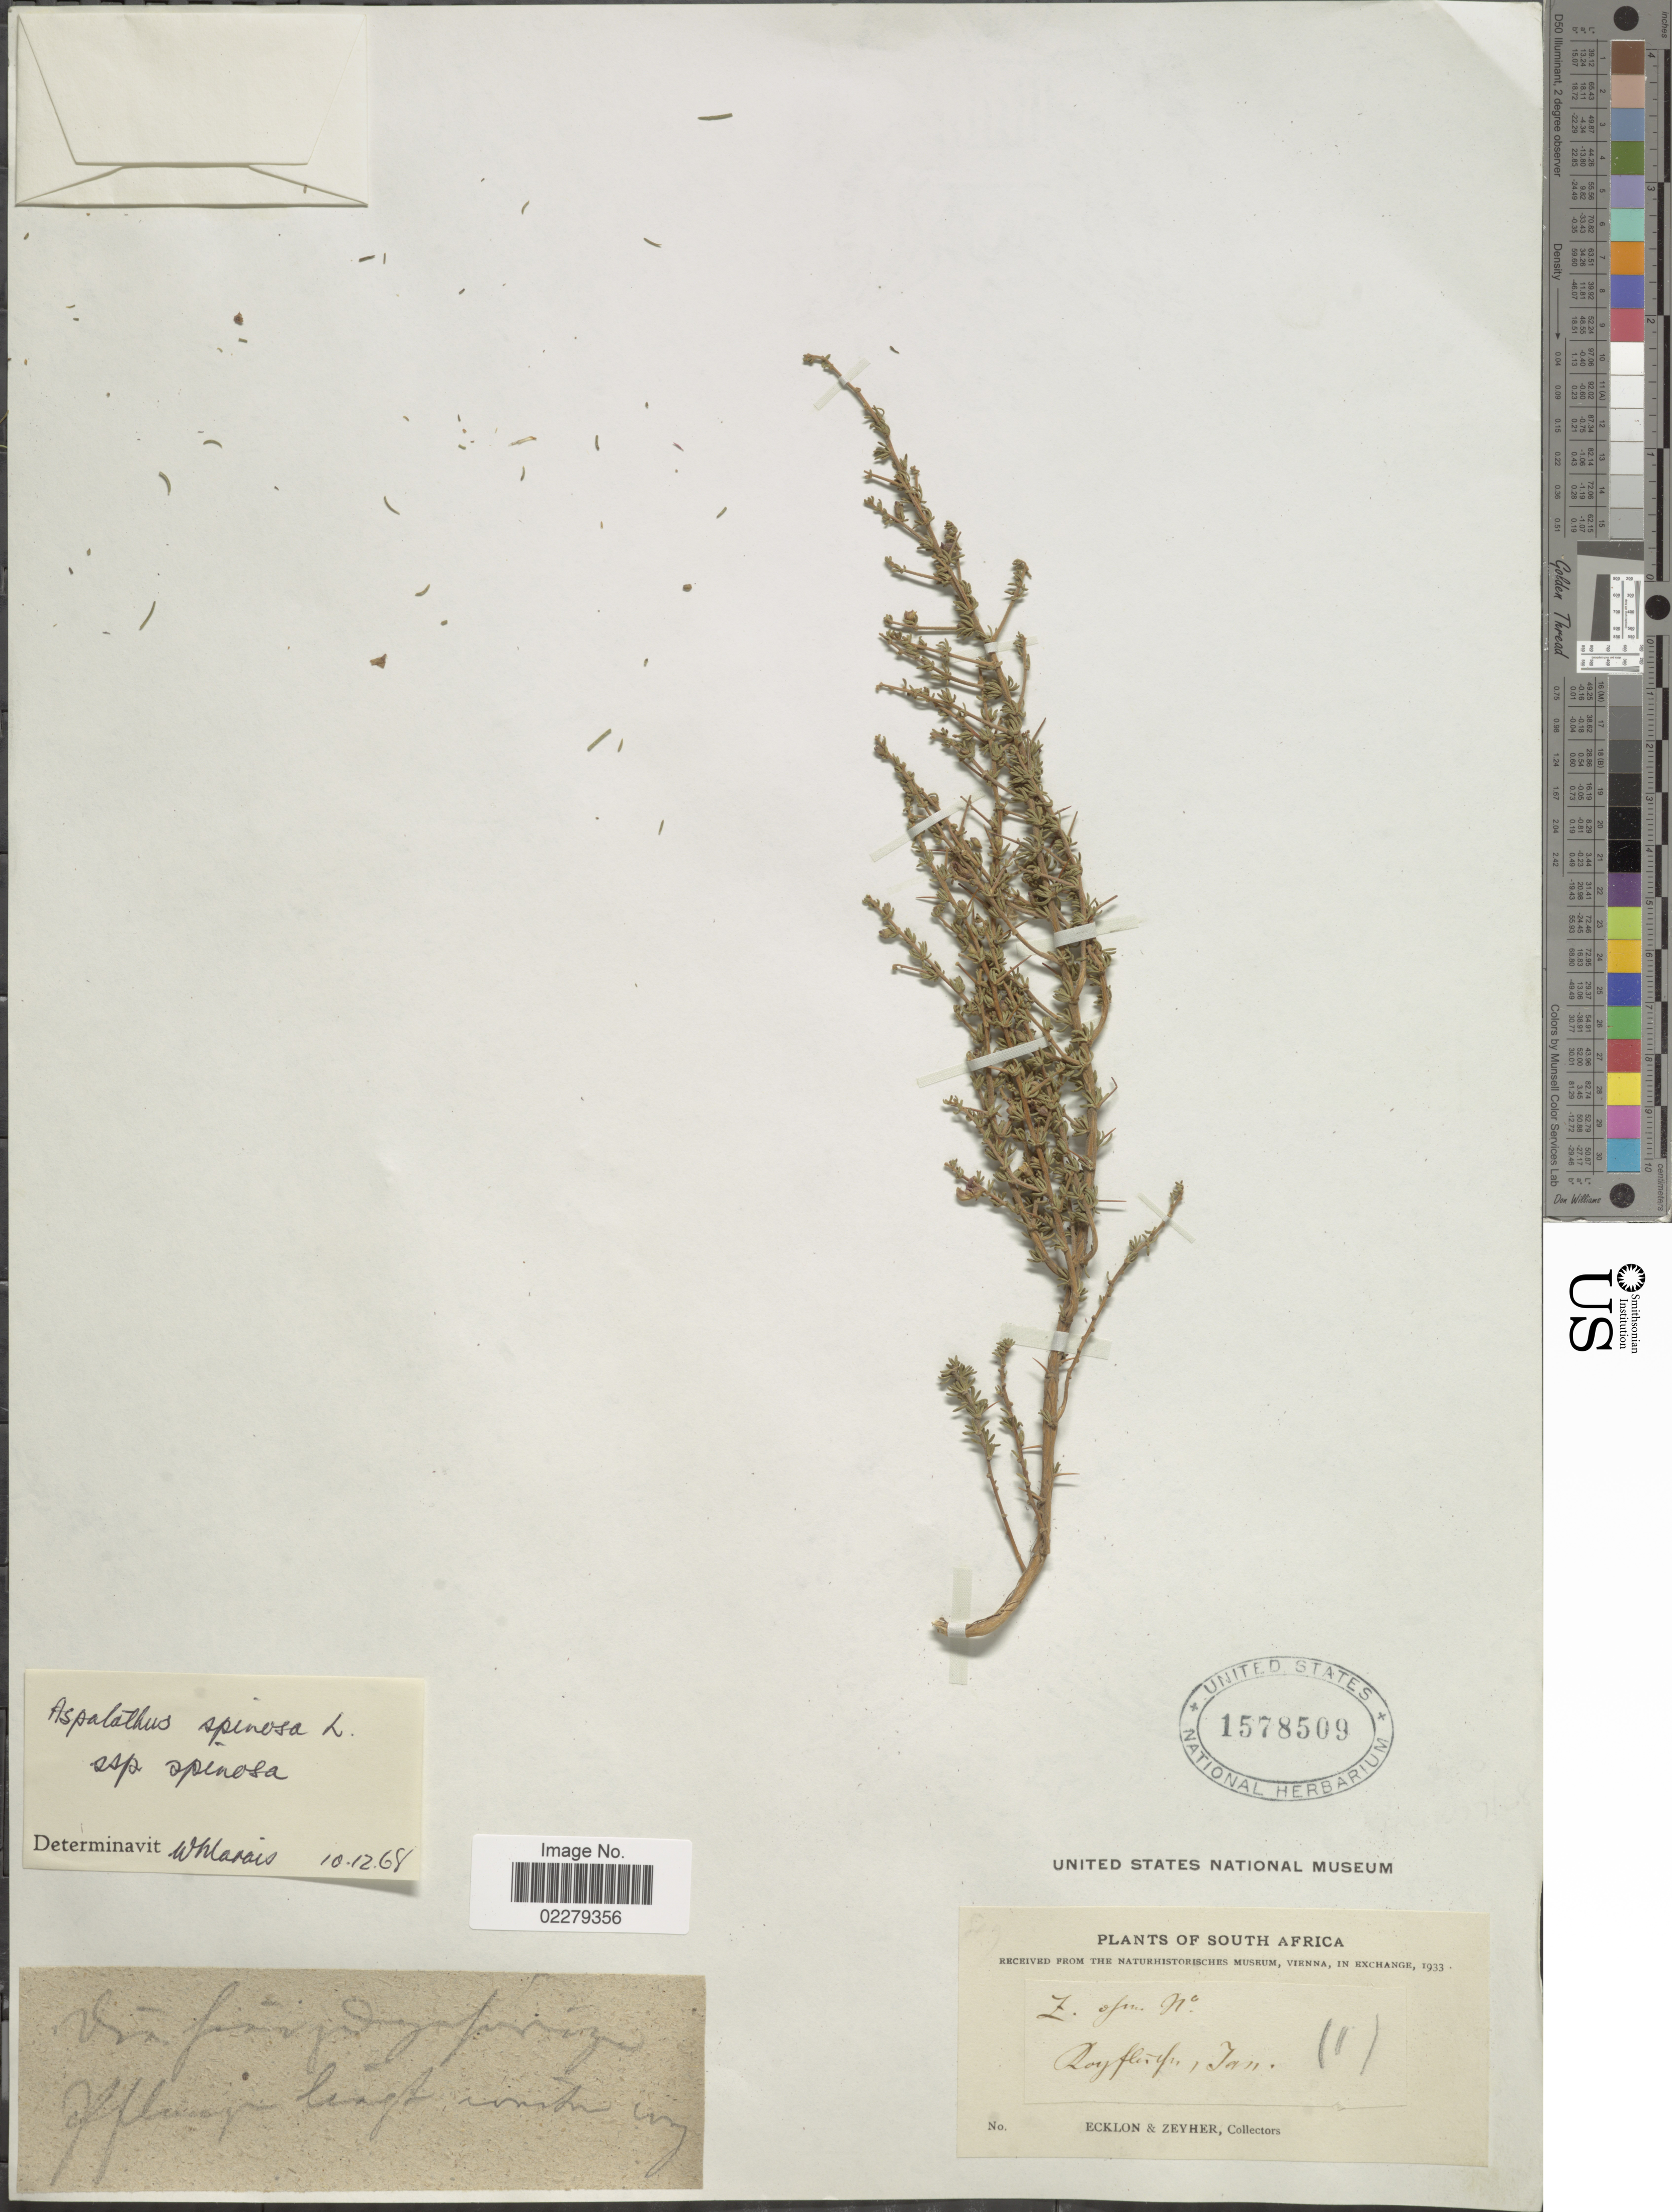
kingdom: Plantae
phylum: Tracheophyta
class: Magnoliopsida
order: Fabales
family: Fabaceae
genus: Aspalathus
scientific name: Aspalathus spinosa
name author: L.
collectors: -. Ecklon & -. Zeyher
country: South Africa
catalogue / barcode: US 1578509